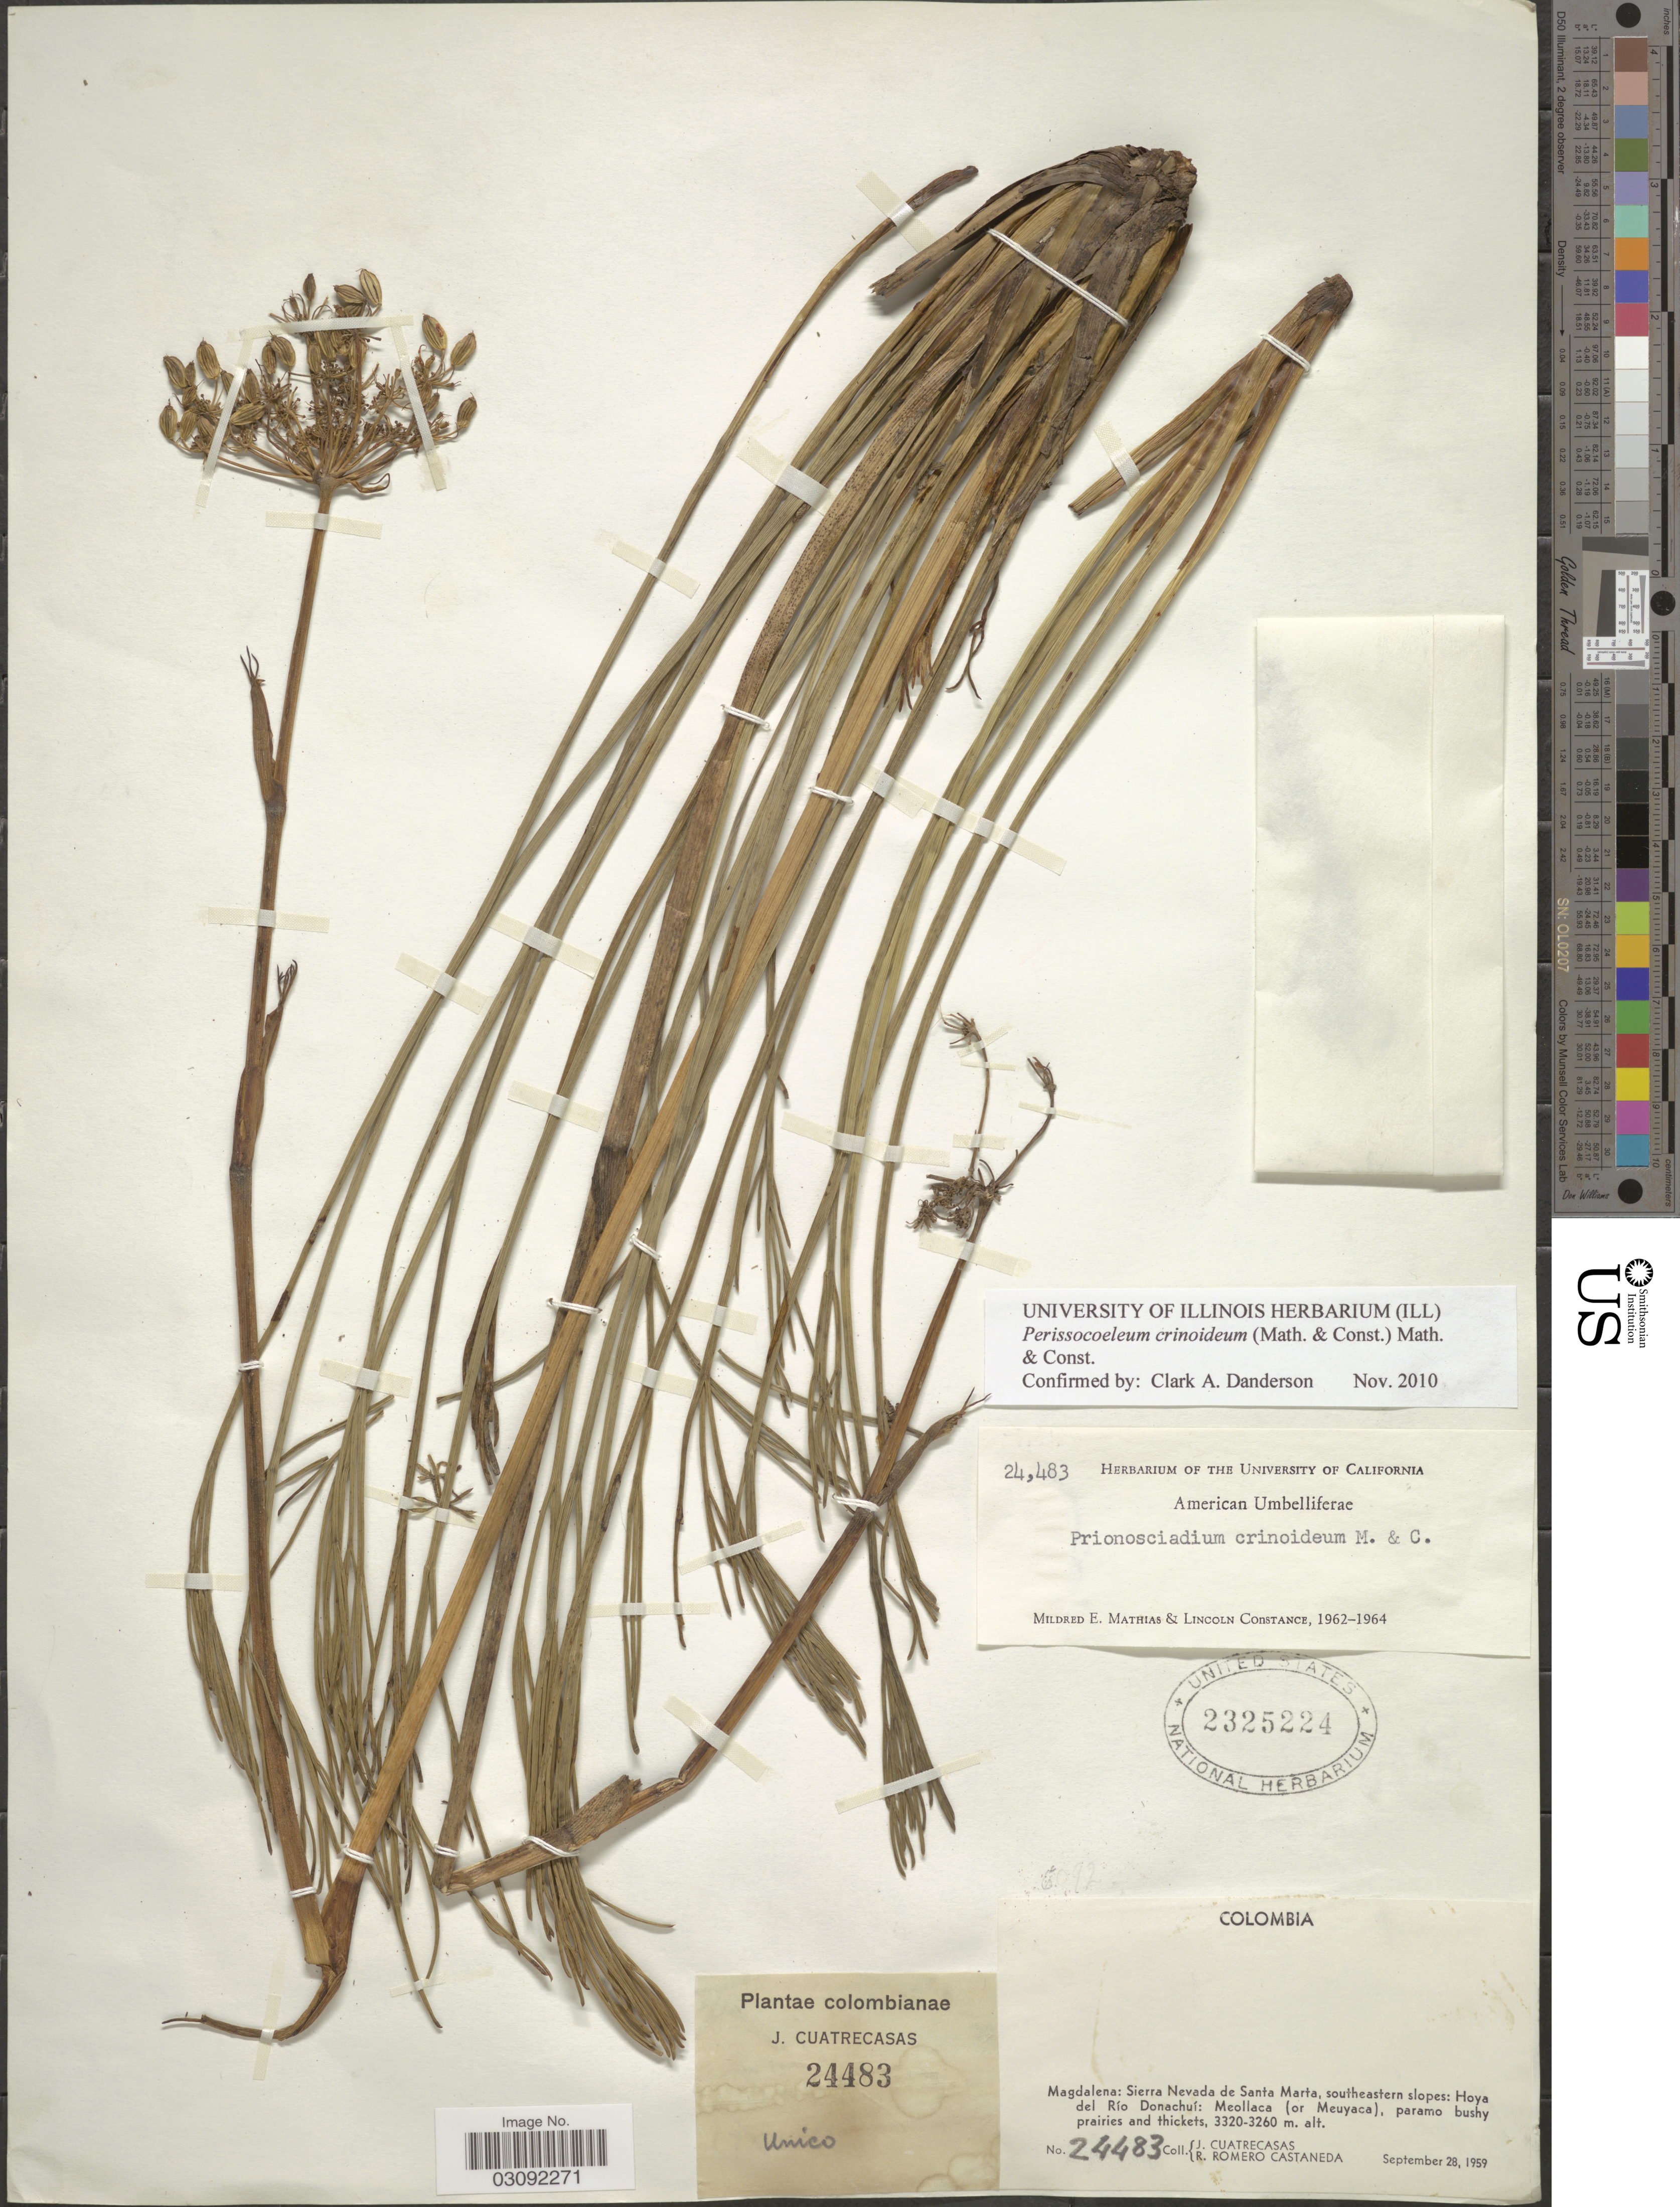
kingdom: Plantae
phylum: Tracheophyta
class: Magnoliopsida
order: Apiales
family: Apiaceae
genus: Perissocoeleum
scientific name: Perissocoeleum crinoideum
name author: (Mathias & Constance) Mathias & Constance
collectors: J. Cuatrecasas & R. Romero Castañeda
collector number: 24483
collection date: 1959-09-28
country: Colombia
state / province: Magdalena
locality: Sierra Nevada de Santa Marta, southeastern slopes: Hoya del Río Donachuí: Meollaca (or Meuyaca), paramo bushy prairies and thickets.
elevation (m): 3260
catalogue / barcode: US 2325224